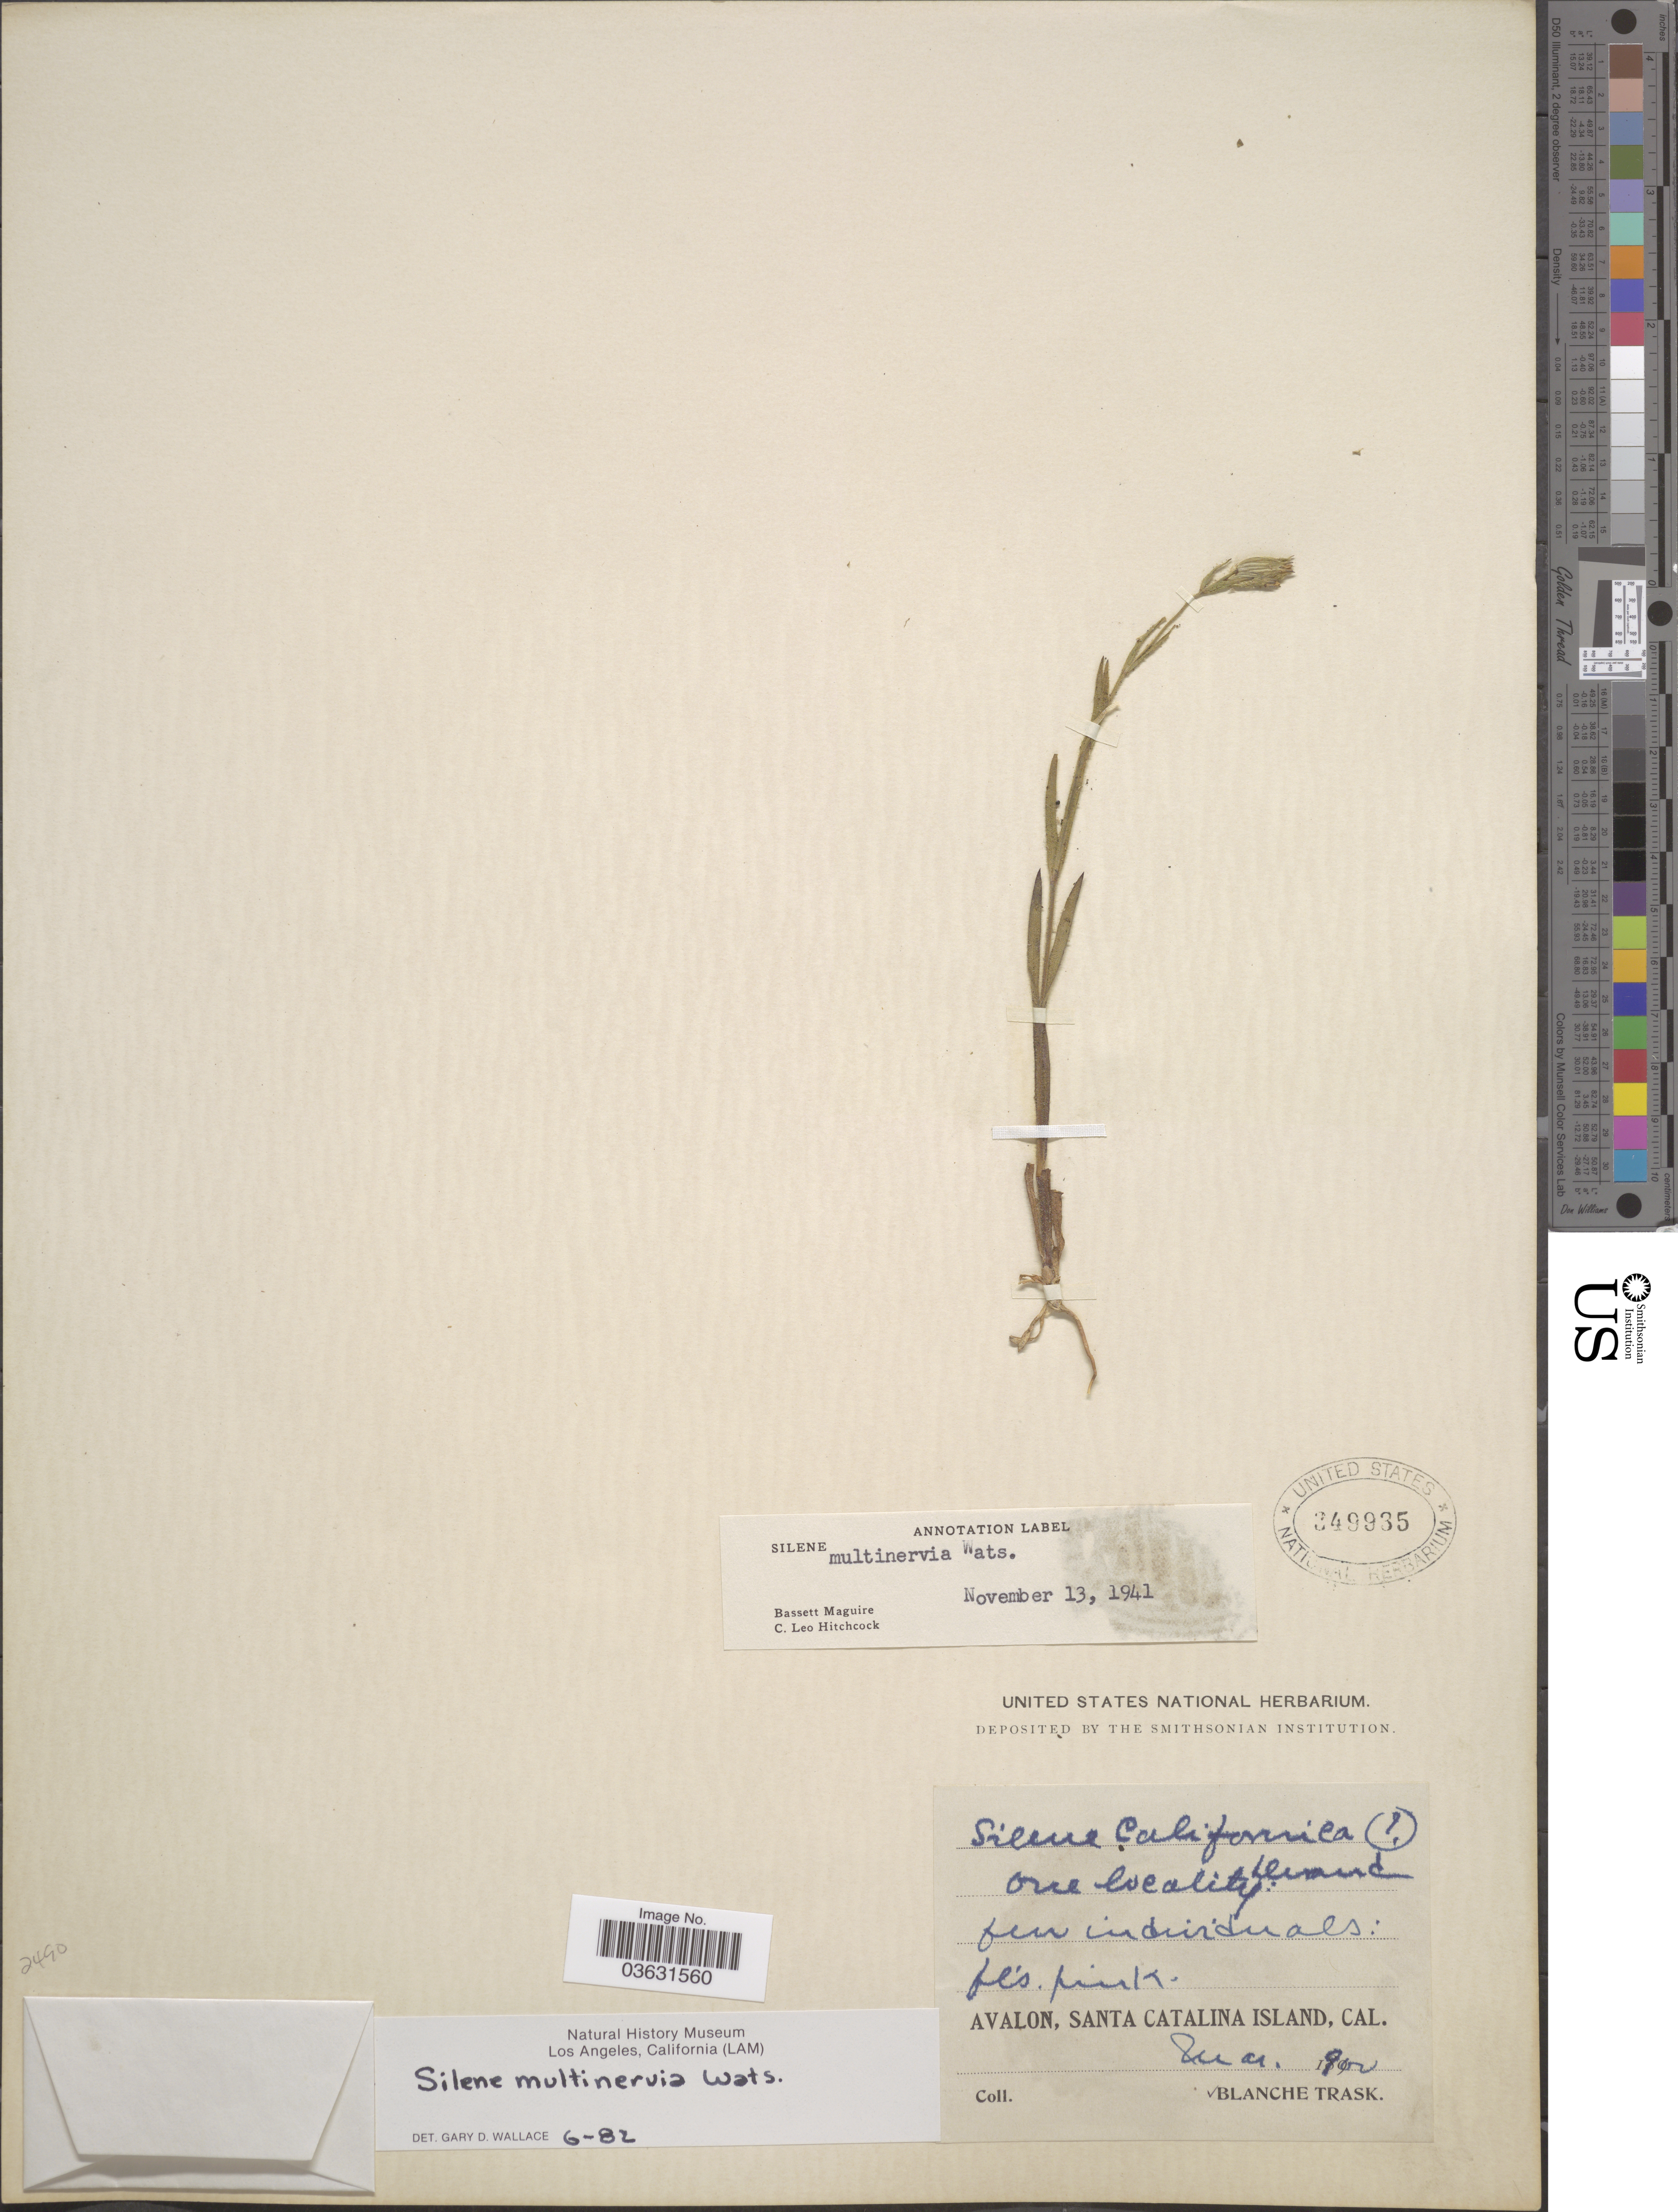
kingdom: Plantae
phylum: Tracheophyta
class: Magnoliopsida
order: Caryophyllales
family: Caryophyllaceae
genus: Silene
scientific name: Silene multinervia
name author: S. Watson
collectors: B. Trask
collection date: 1902-03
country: United States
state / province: California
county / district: Los Angeles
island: Santa Catalina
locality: Avalon, Santa Catalina Island.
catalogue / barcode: US 349935